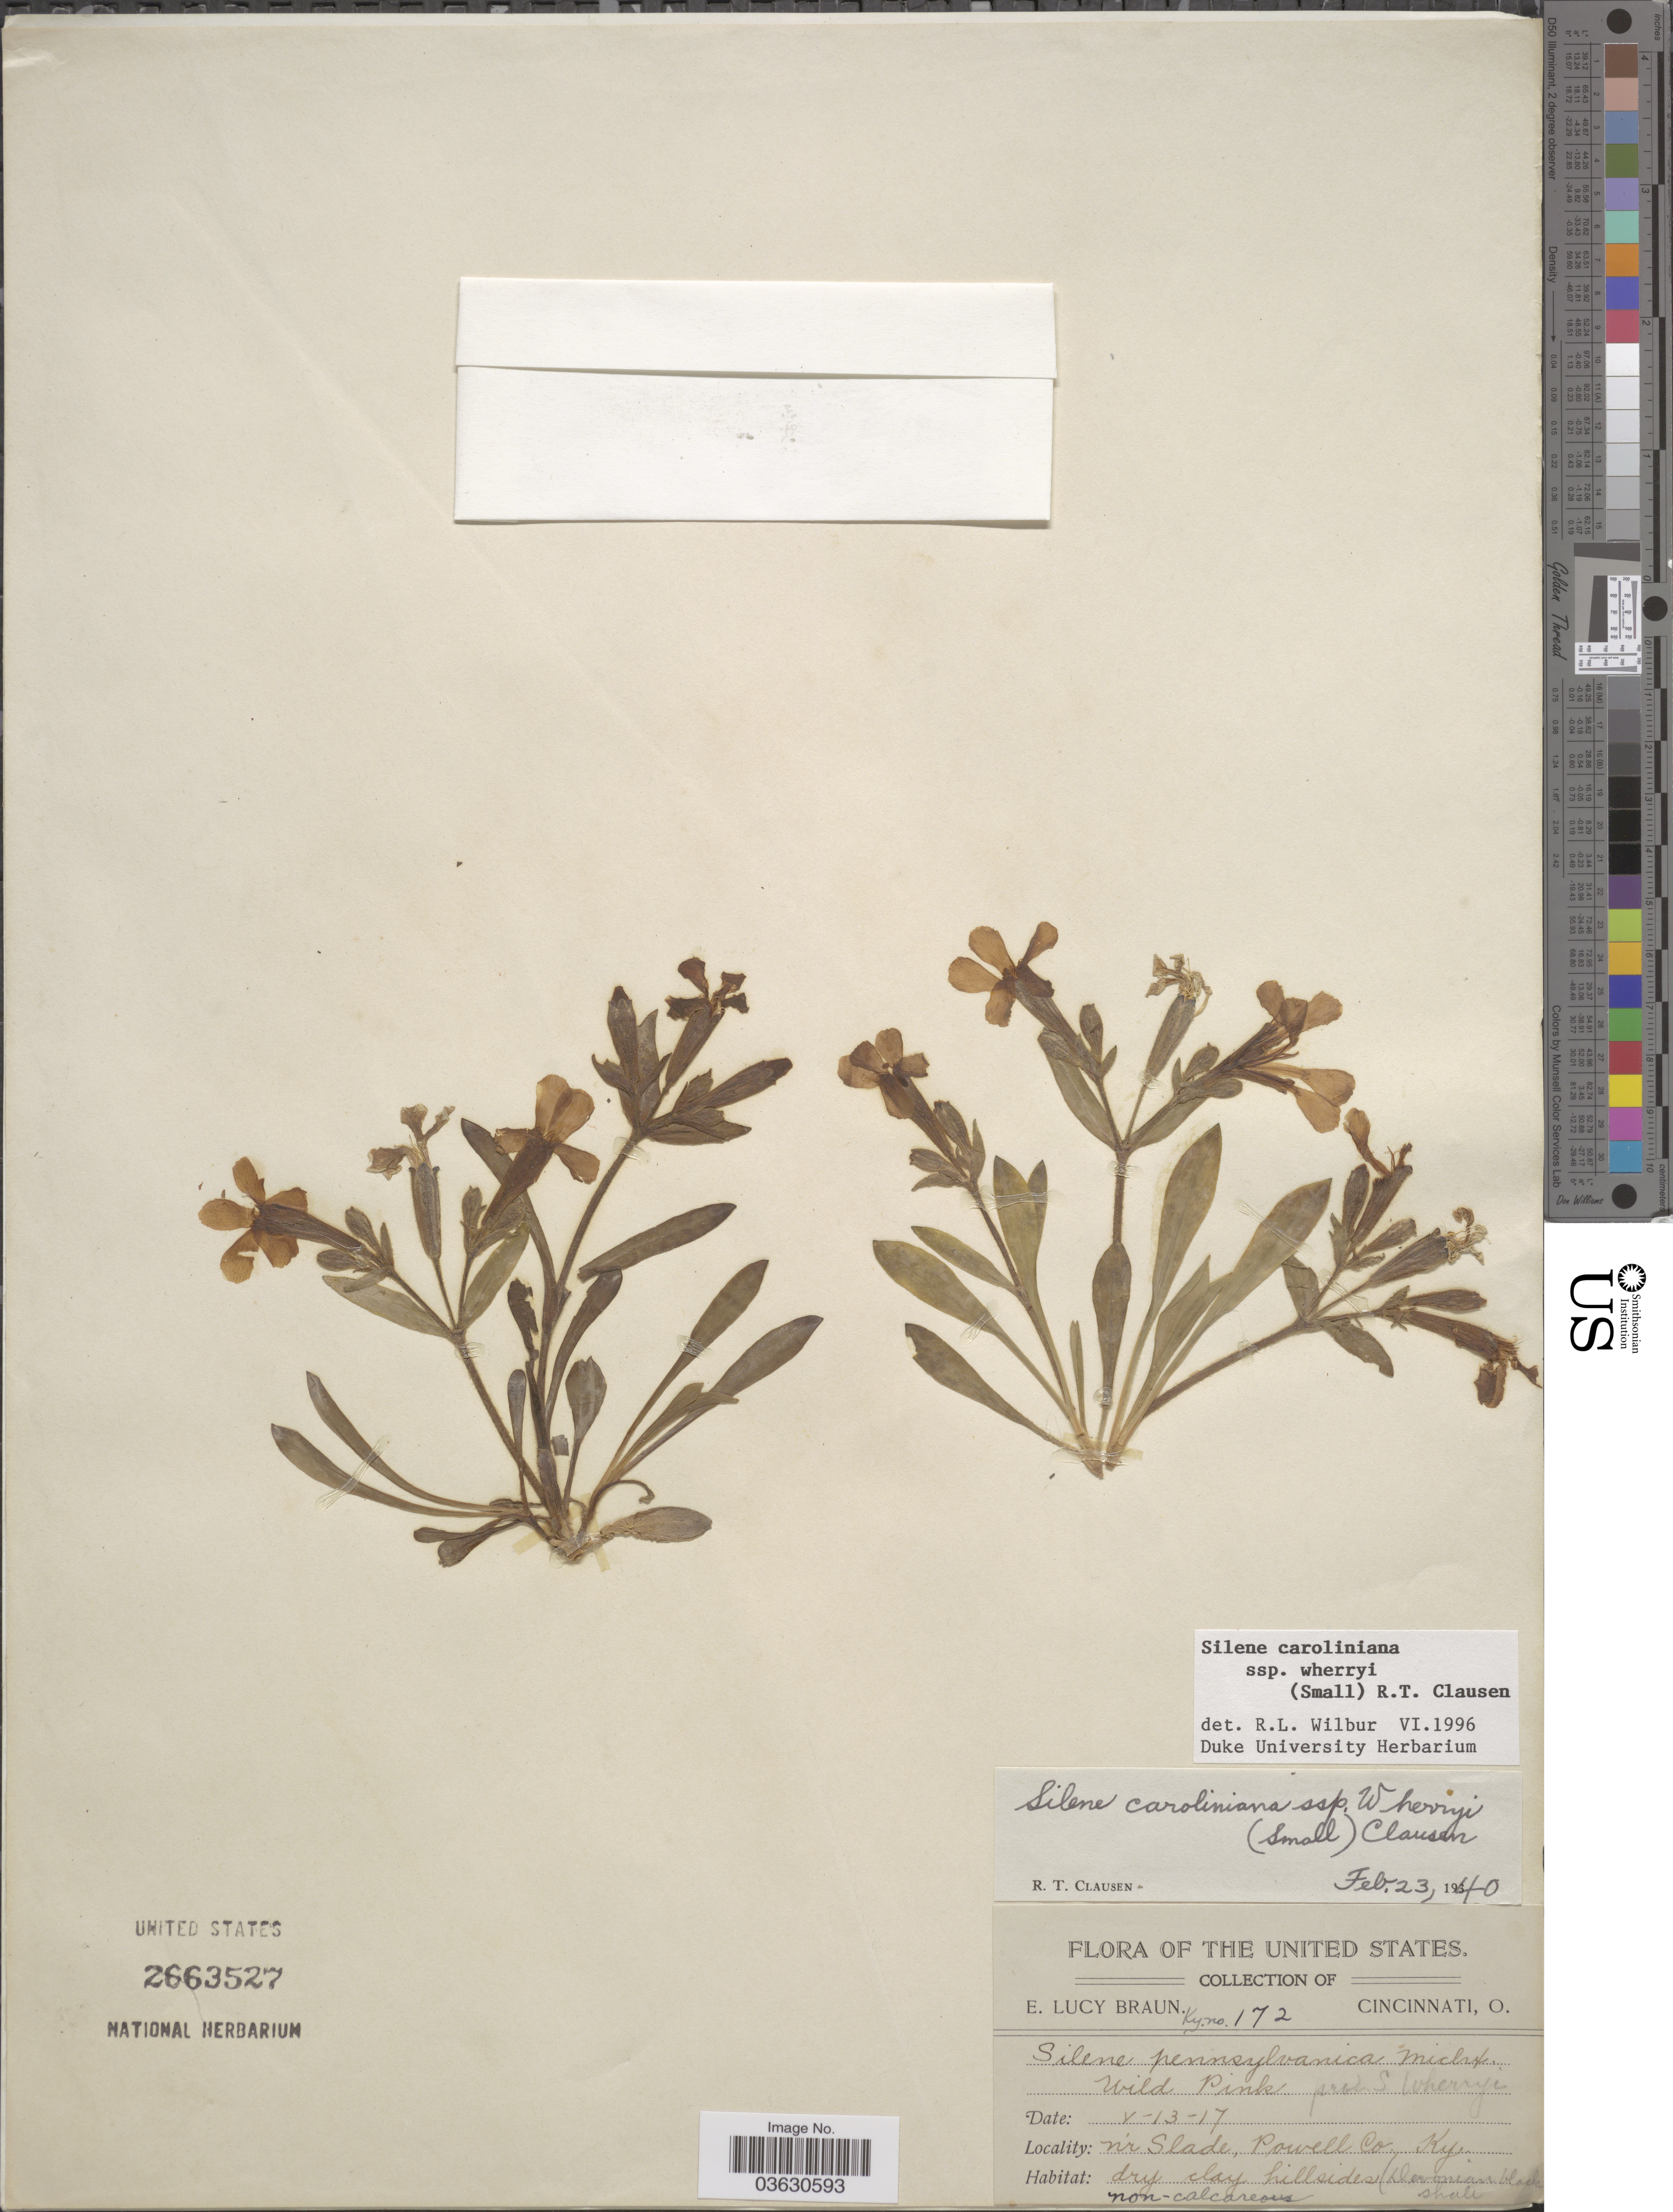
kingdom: Plantae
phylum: Tracheophyta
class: Magnoliopsida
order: Caryophyllales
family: Caryophyllaceae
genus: Silene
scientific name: Silene caroliniana subsp. wherryi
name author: Walter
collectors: E. L. Braun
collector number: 172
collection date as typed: Transcribed d/m/y: 13/5/17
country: United States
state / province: Kentucky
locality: Nr Slade, Powell Co.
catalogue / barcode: US 2663527